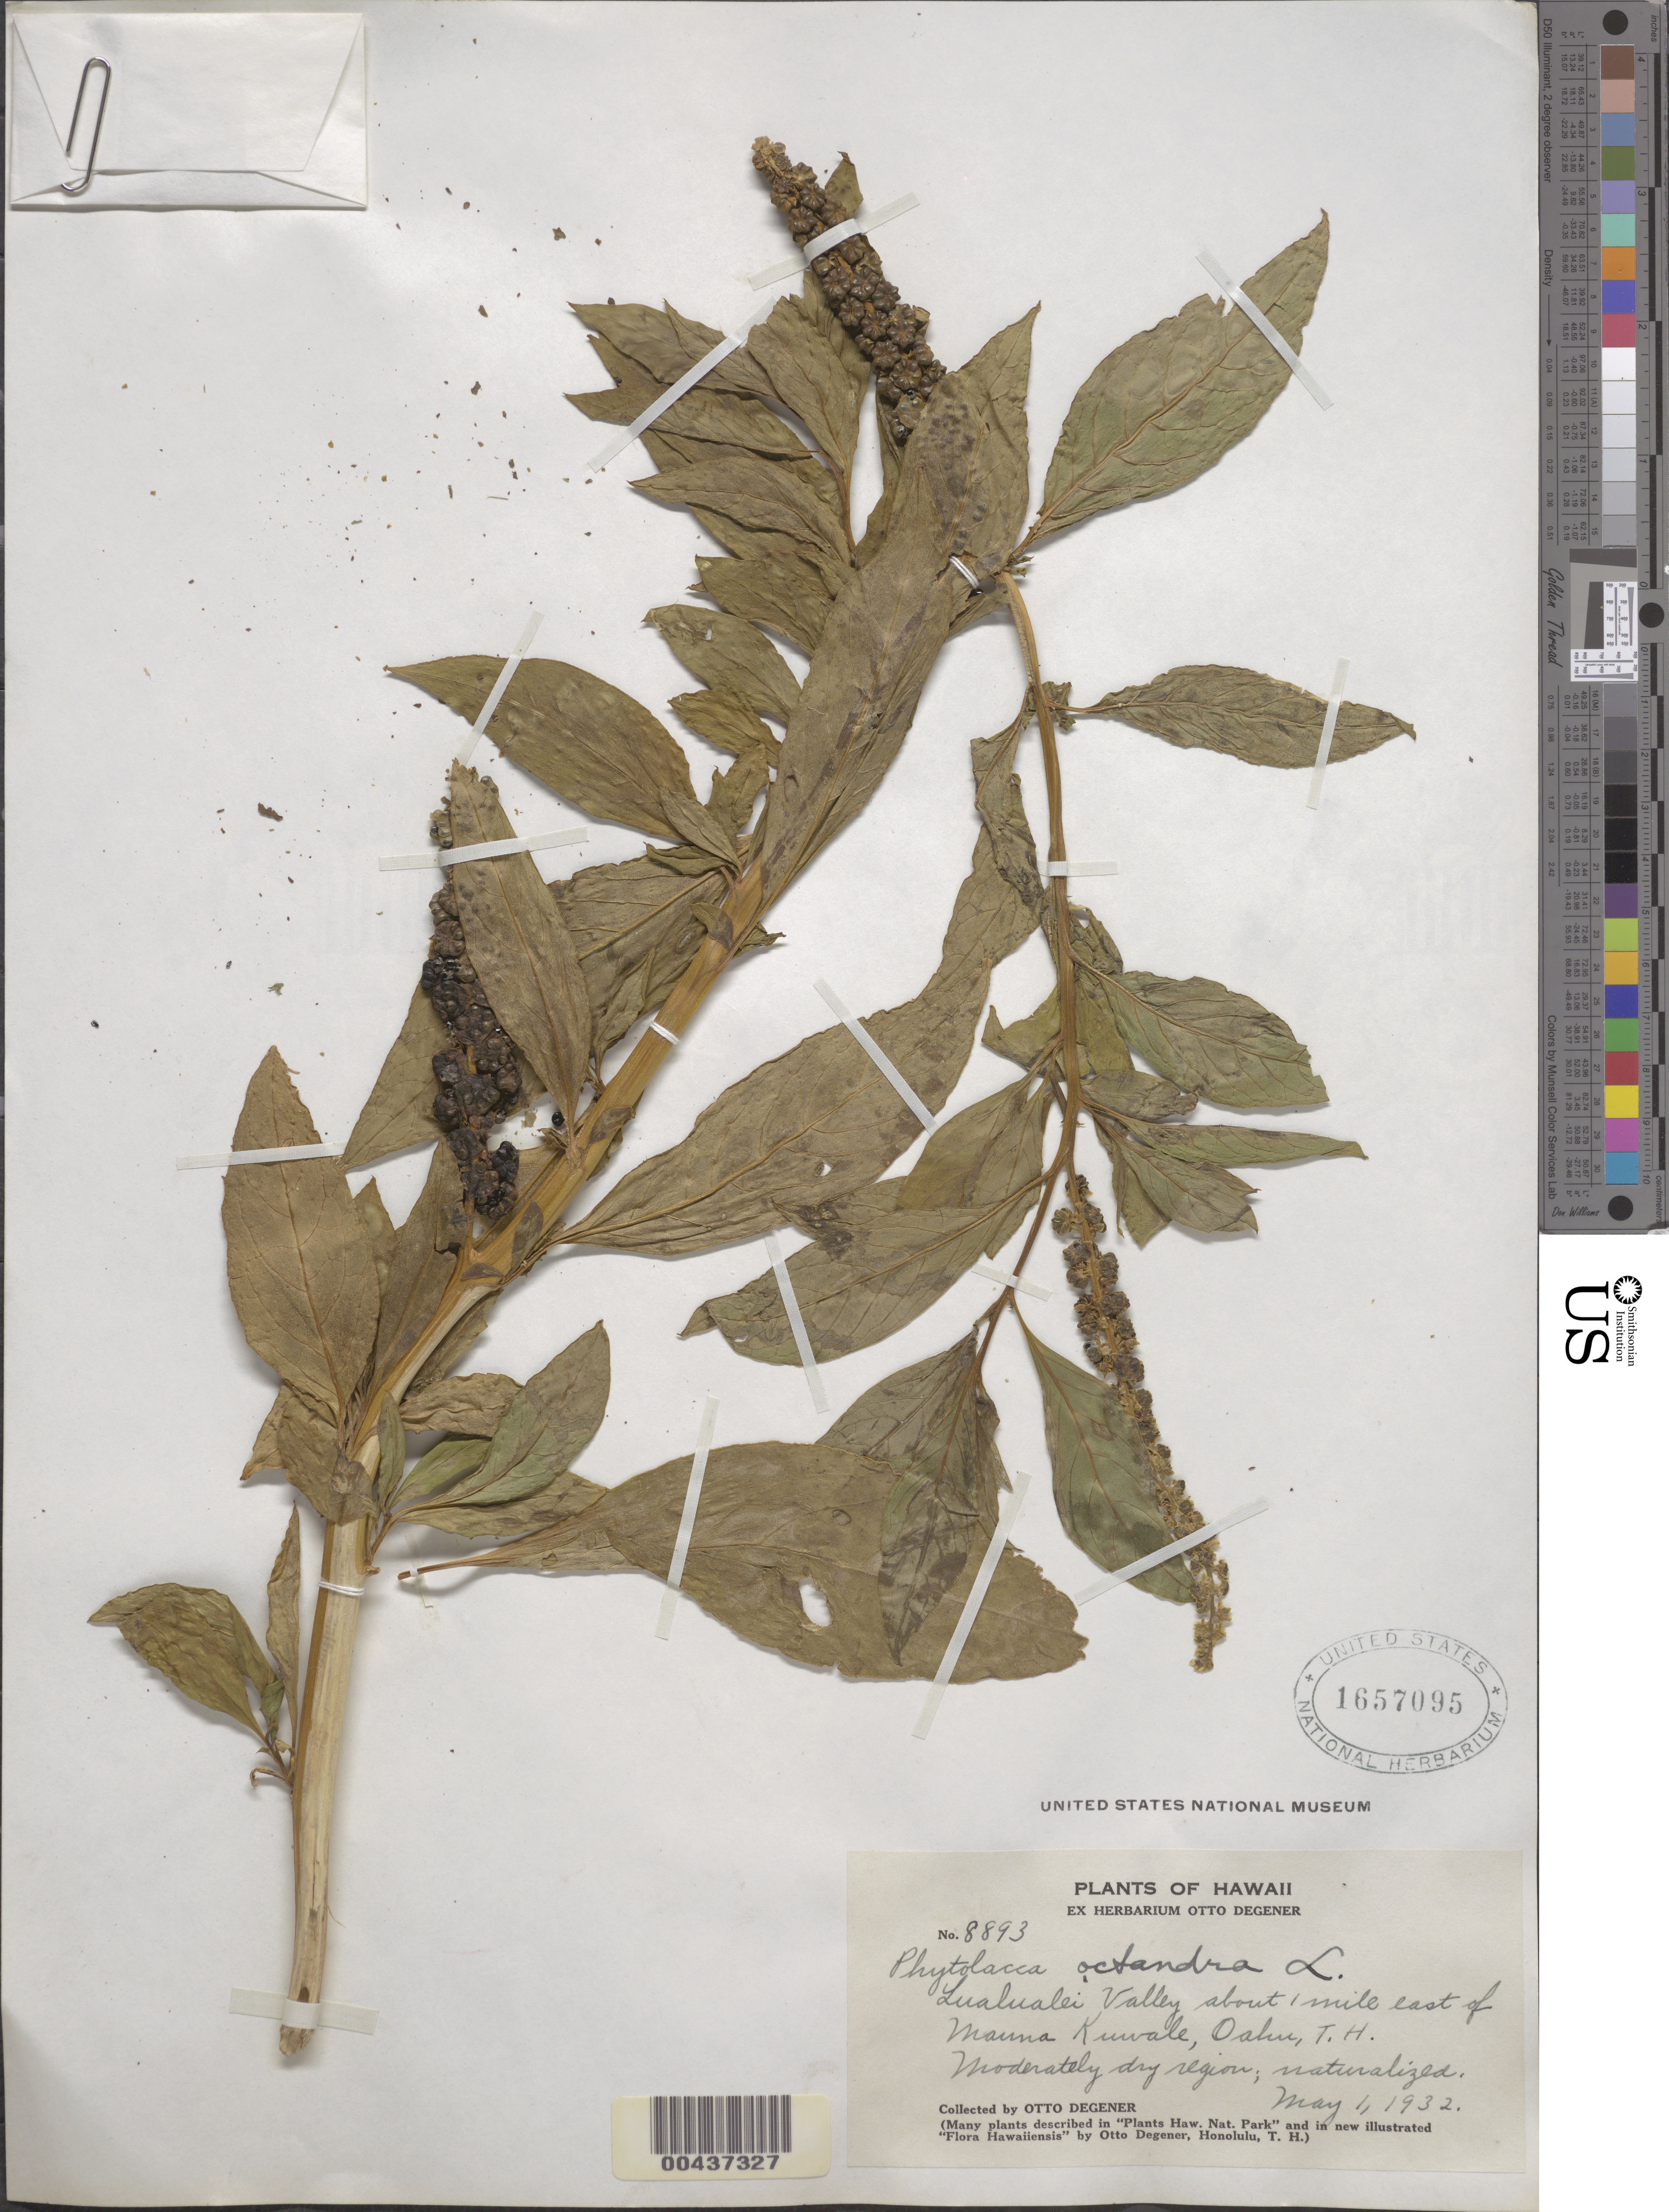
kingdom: Plantae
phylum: Tracheophyta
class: Magnoliopsida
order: Caryophyllales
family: Phytolaccaceae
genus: Phytolacca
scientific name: Phytolacca octandra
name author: L.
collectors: O. Degener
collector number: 8893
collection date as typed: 1 May 1932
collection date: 1932-05-01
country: United States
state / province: Hawaii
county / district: Honolulu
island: Oahu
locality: Lualualei Valley about 1 mi E of Mauna Kuwale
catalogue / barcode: US 1657095